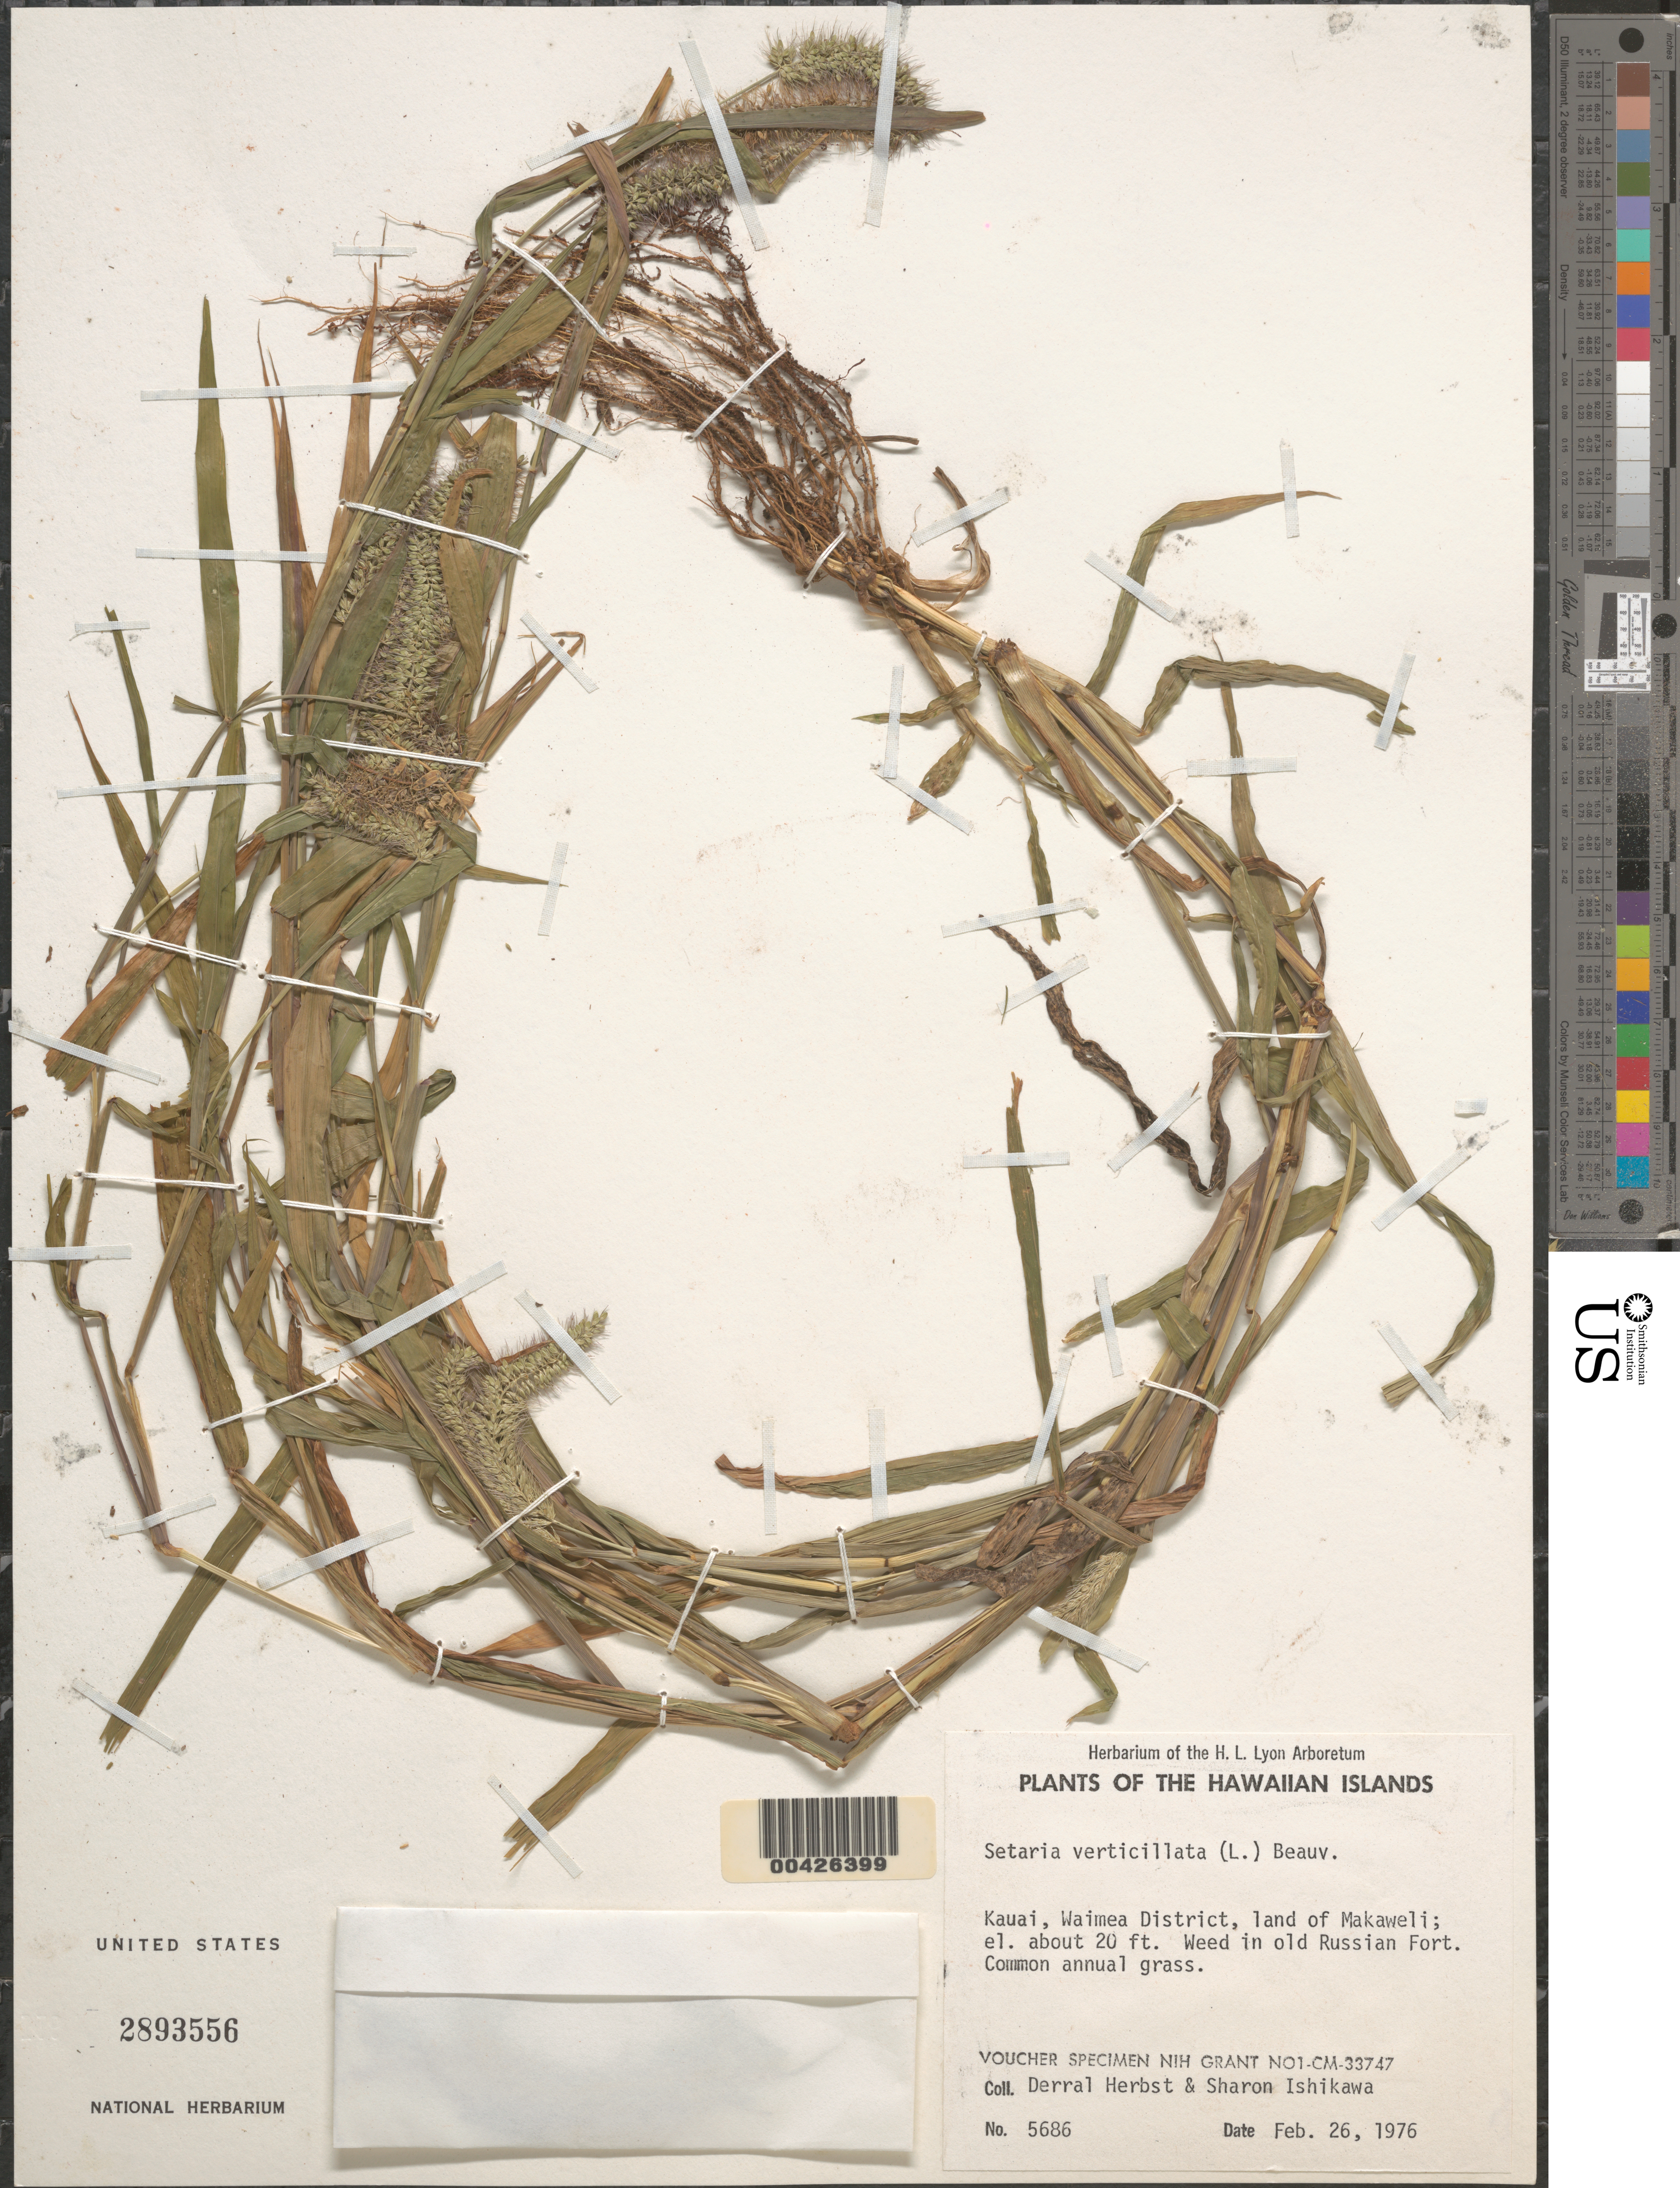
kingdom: Plantae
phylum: Tracheophyta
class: Liliopsida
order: Poales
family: Poaceae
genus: Setaria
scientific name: Setaria adhaerens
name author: (Forssk.) Chiov.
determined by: Wagner, W. L., (BOT), Smithsonian Institution - National Museum of Natural History (UNITED STATES)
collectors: D. R. Herbst & S. Ishikawa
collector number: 5686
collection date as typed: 26 Feb 1976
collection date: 1976-02-26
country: United States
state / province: Hawaii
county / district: Kauai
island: Kaua'i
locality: Kauai, Waimea District, land of Makaweli, in old Russian fort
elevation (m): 6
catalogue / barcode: US 2893556